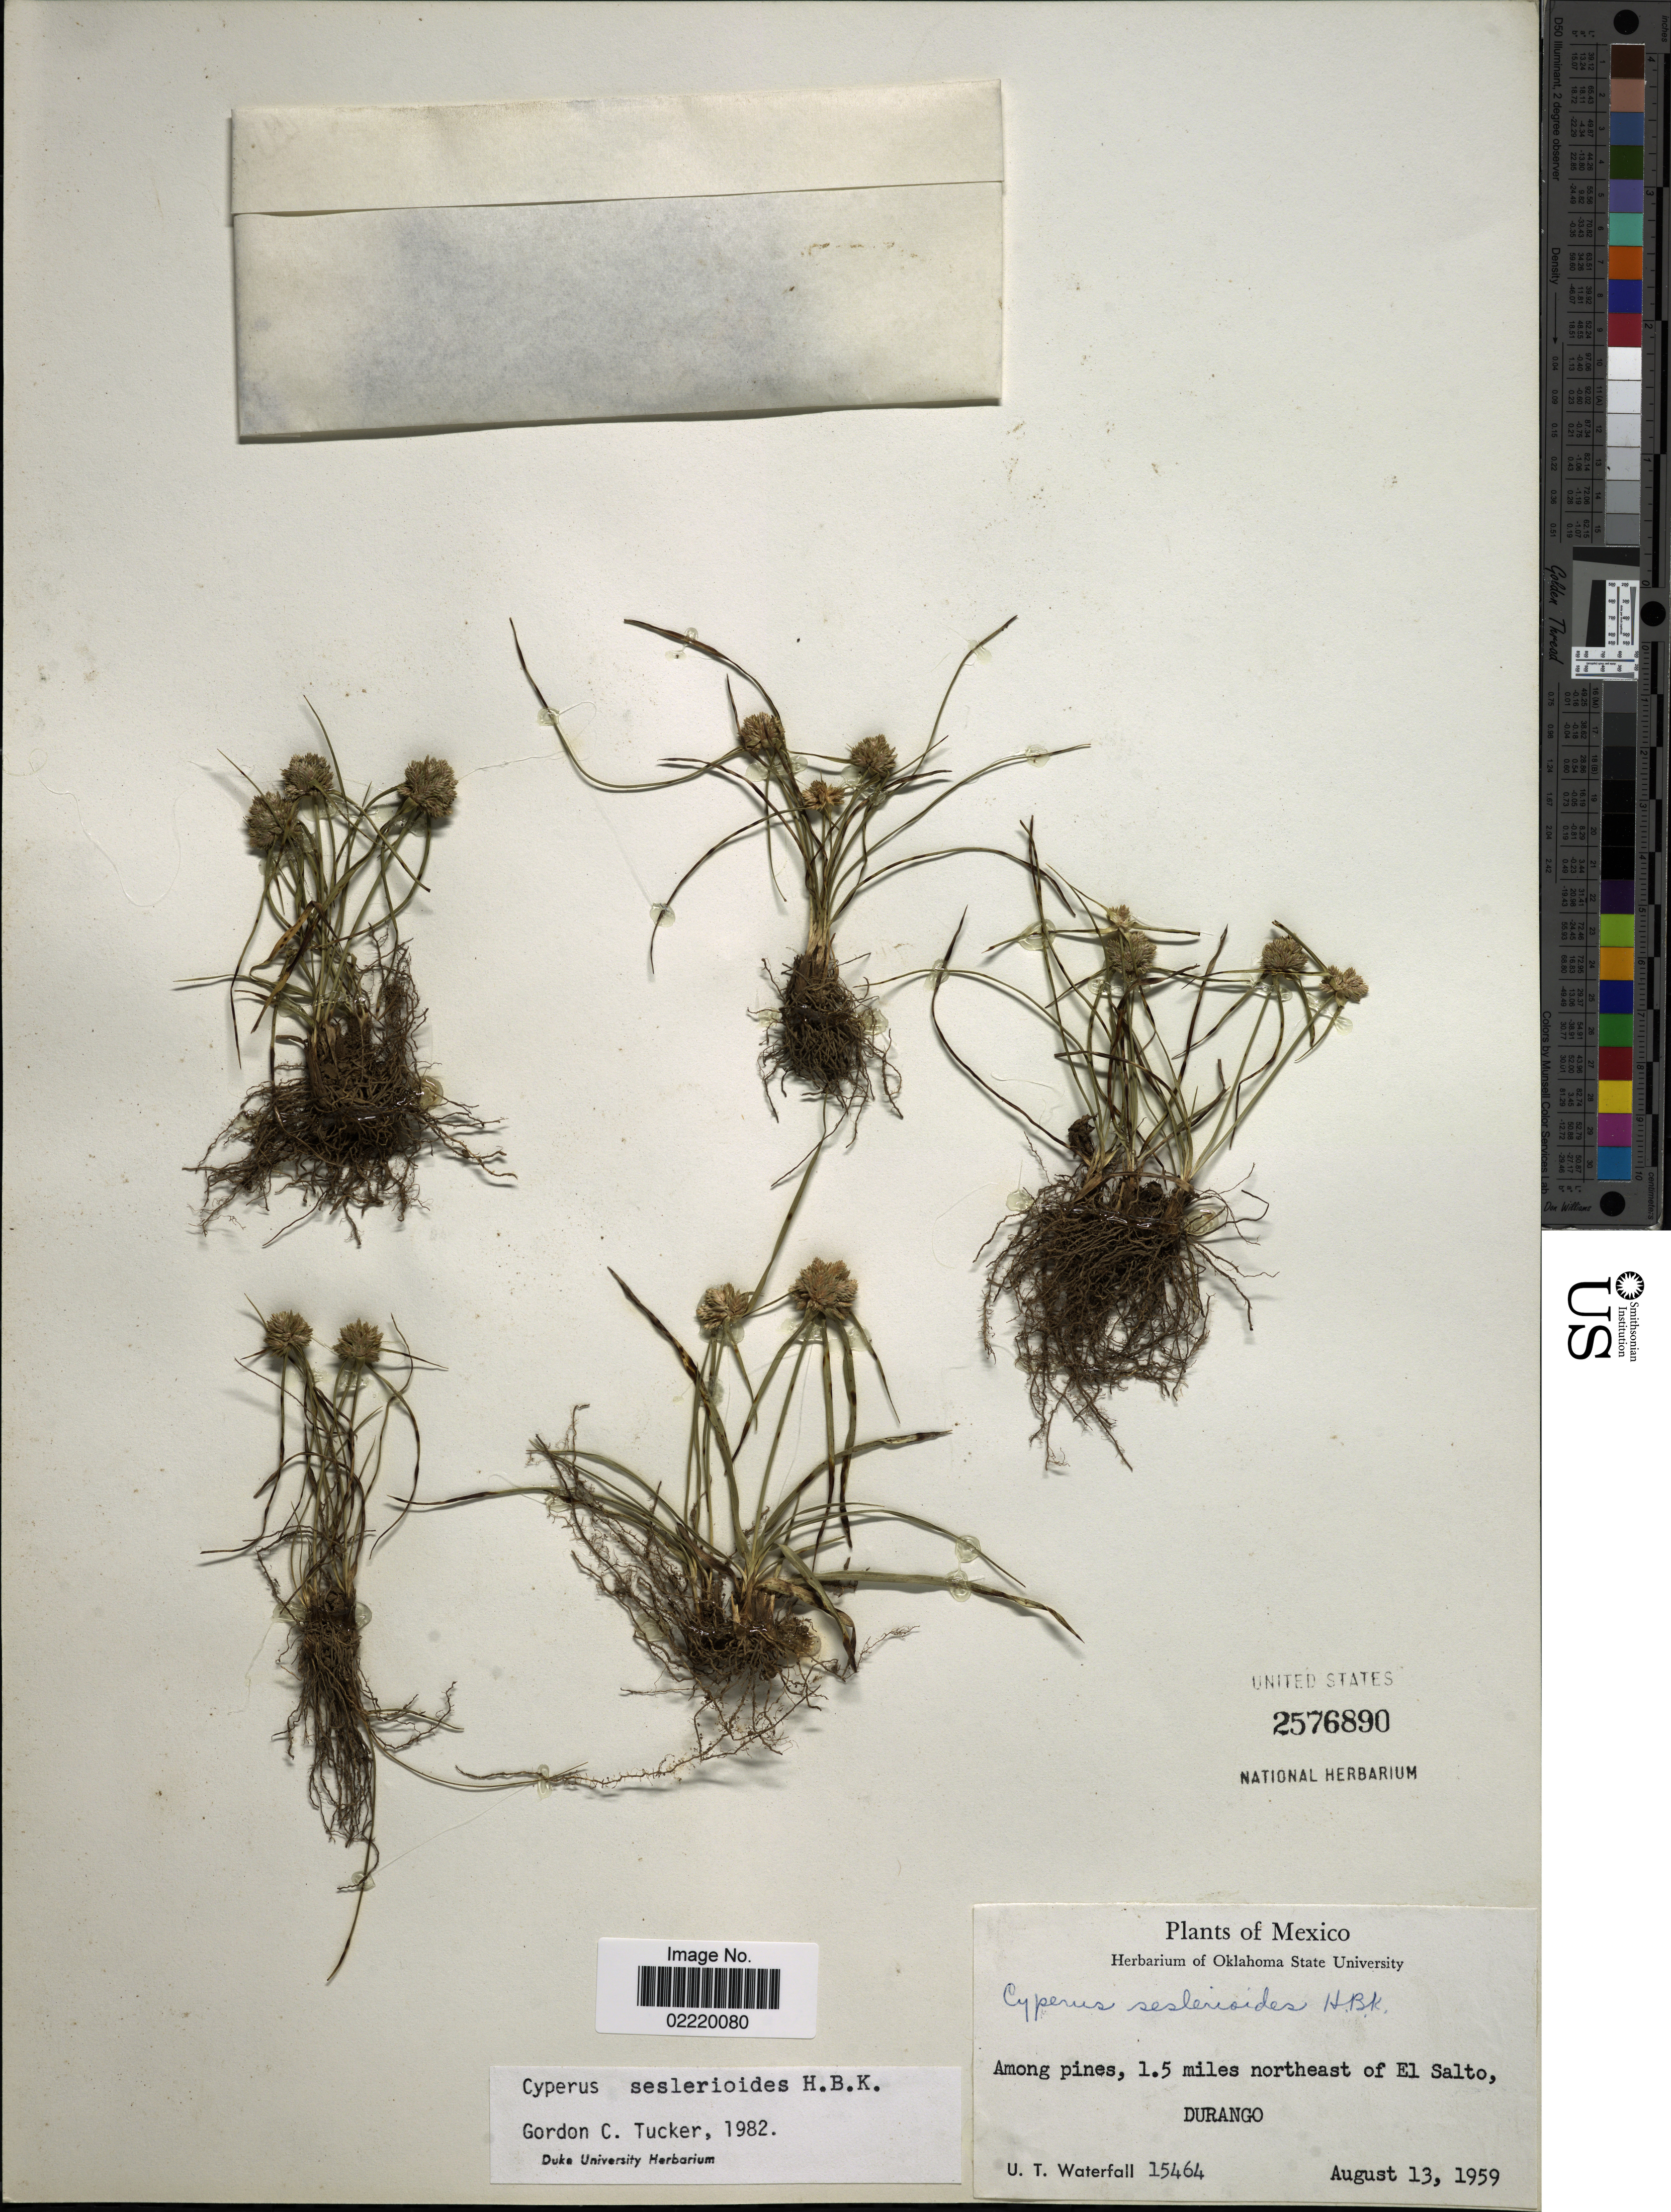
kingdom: Plantae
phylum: Tracheophyta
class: Liliopsida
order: Poales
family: Cyperaceae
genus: Cyperus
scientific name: Cyperus seslerioides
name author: Kunth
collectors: U. T. Waterfall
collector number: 15464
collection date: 1959-08-13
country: Mexico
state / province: Durango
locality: Among pines, 1.5 miles northeast of El Salto, Durango.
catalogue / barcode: US 2576890